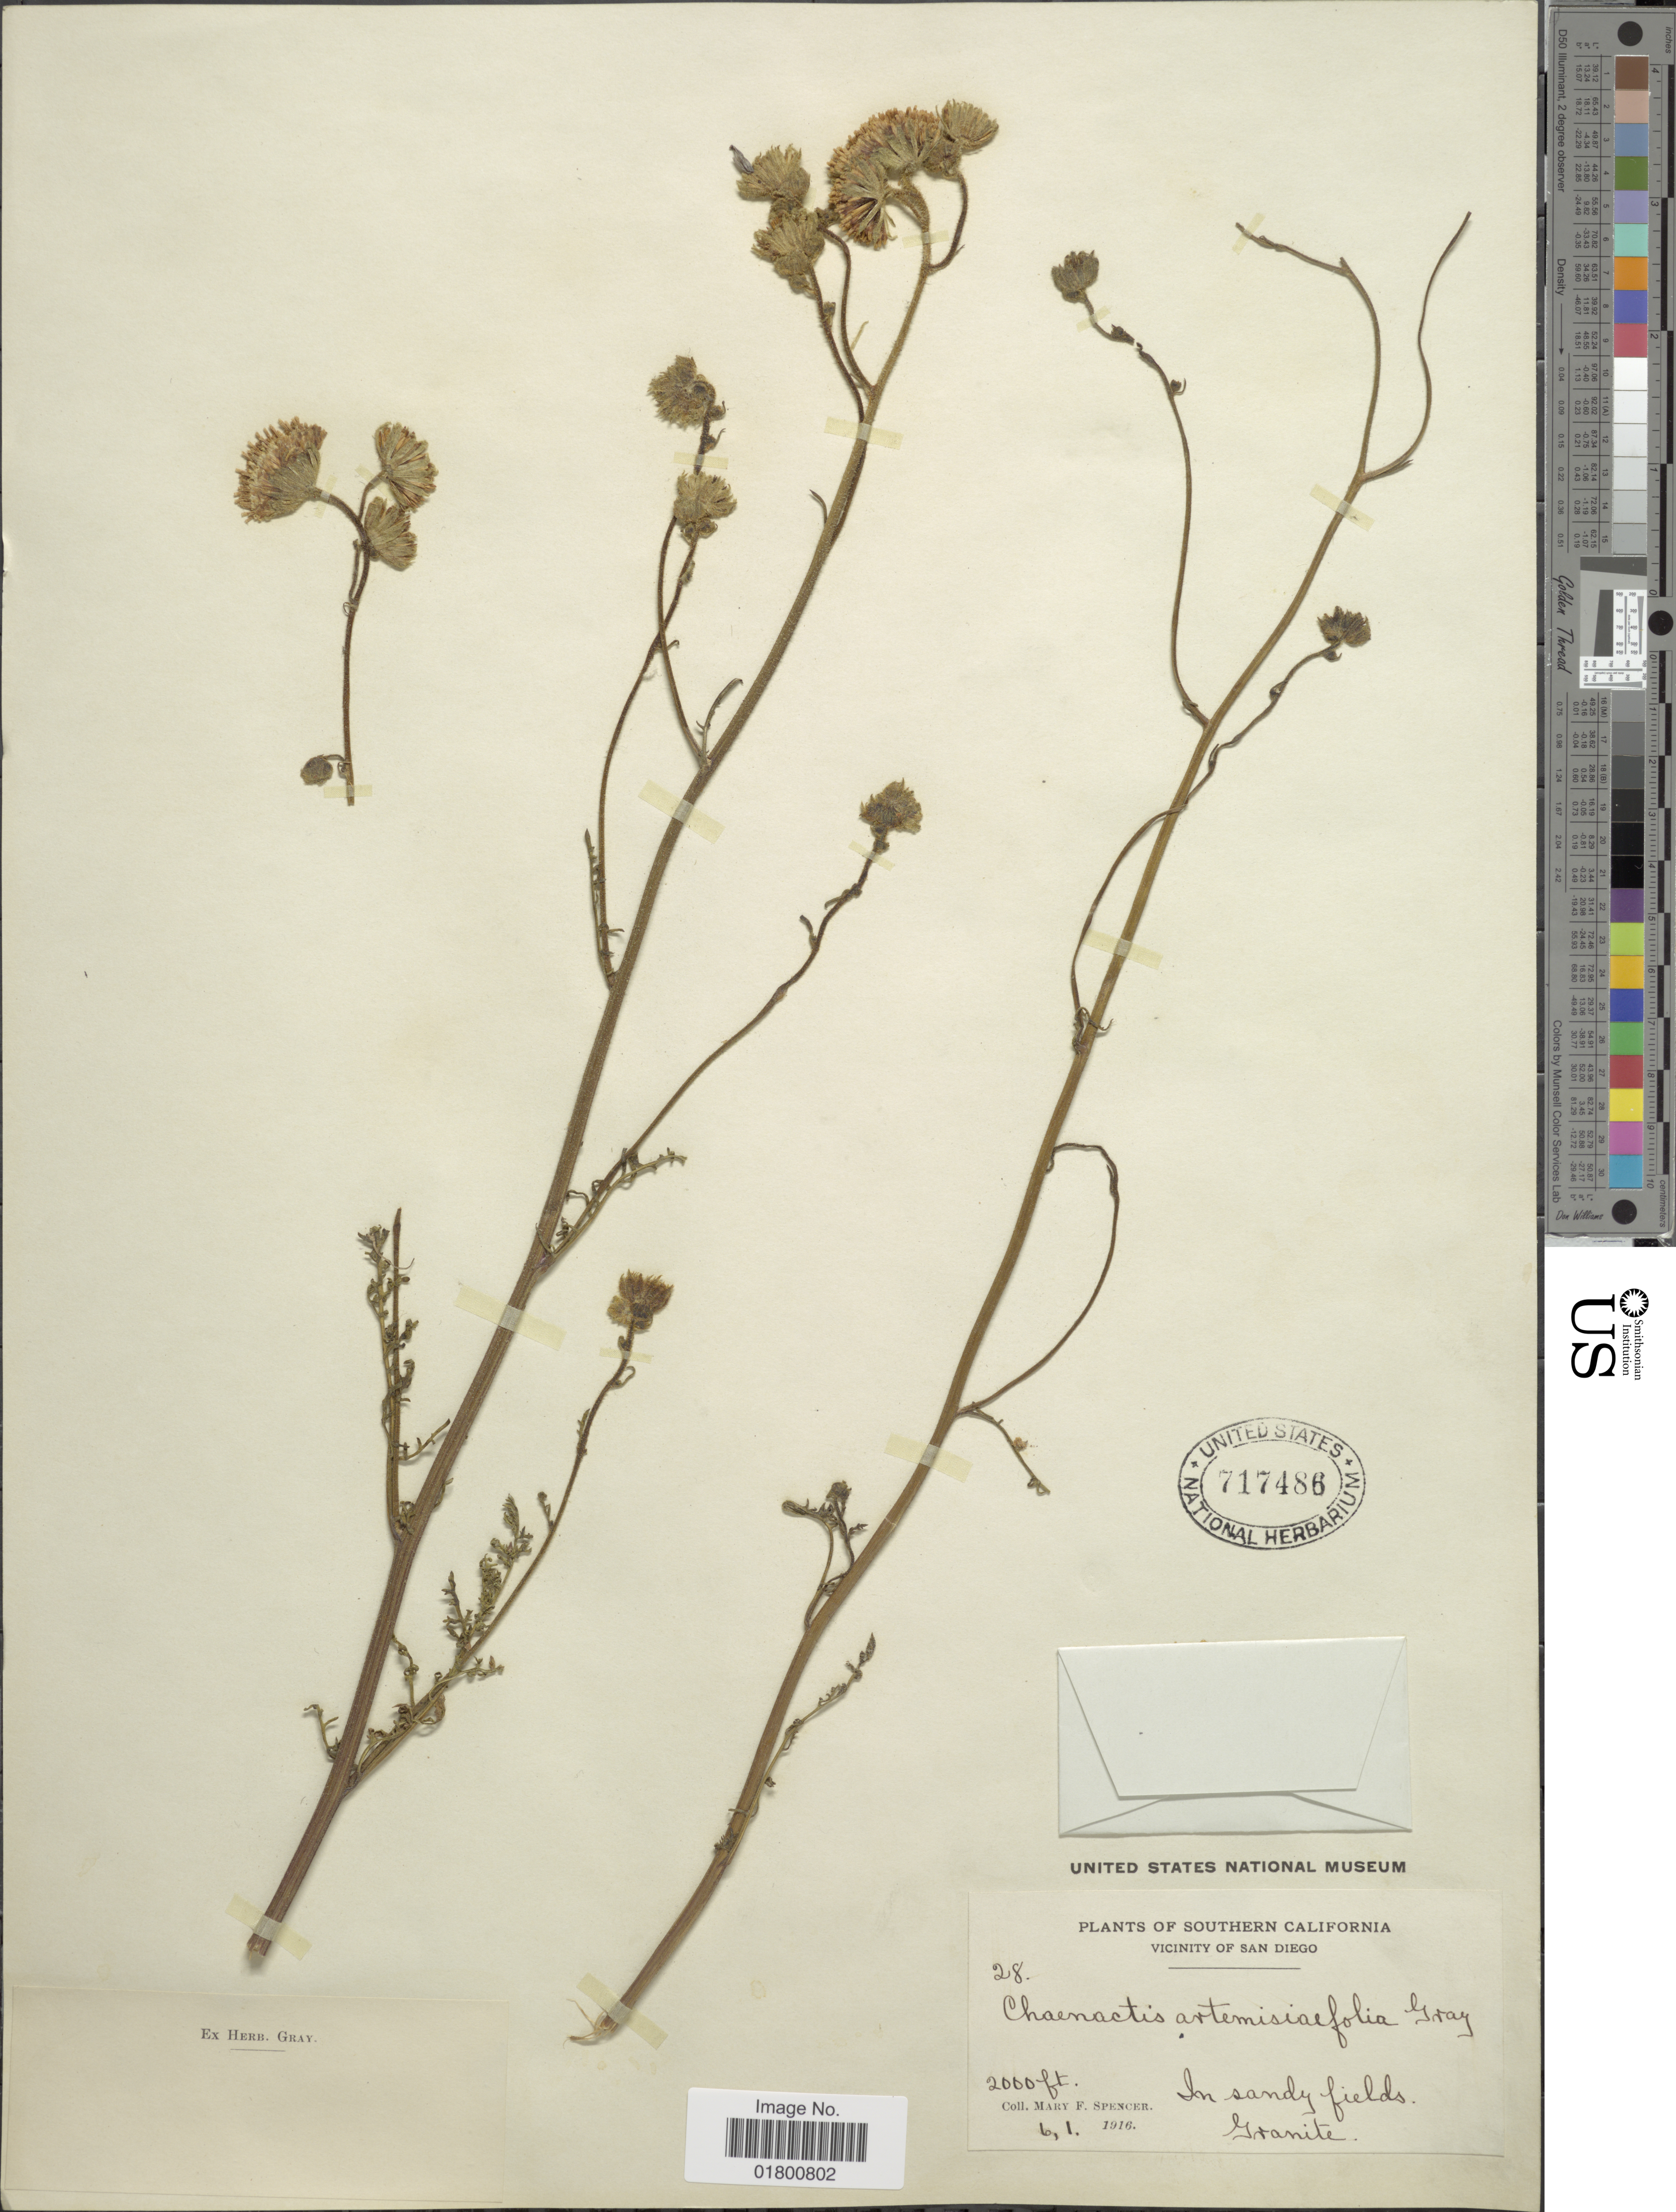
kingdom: Plantae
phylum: Tracheophyta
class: Magnoliopsida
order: Asterales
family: Asteraceae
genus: Chaenactis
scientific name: Chaenactis artemisiifolia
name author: A. Gray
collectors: M. Spencer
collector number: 28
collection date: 1916-06-01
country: United States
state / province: California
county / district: San Diego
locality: Southern California, Vicinity of San Diego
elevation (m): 610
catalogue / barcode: US 717486